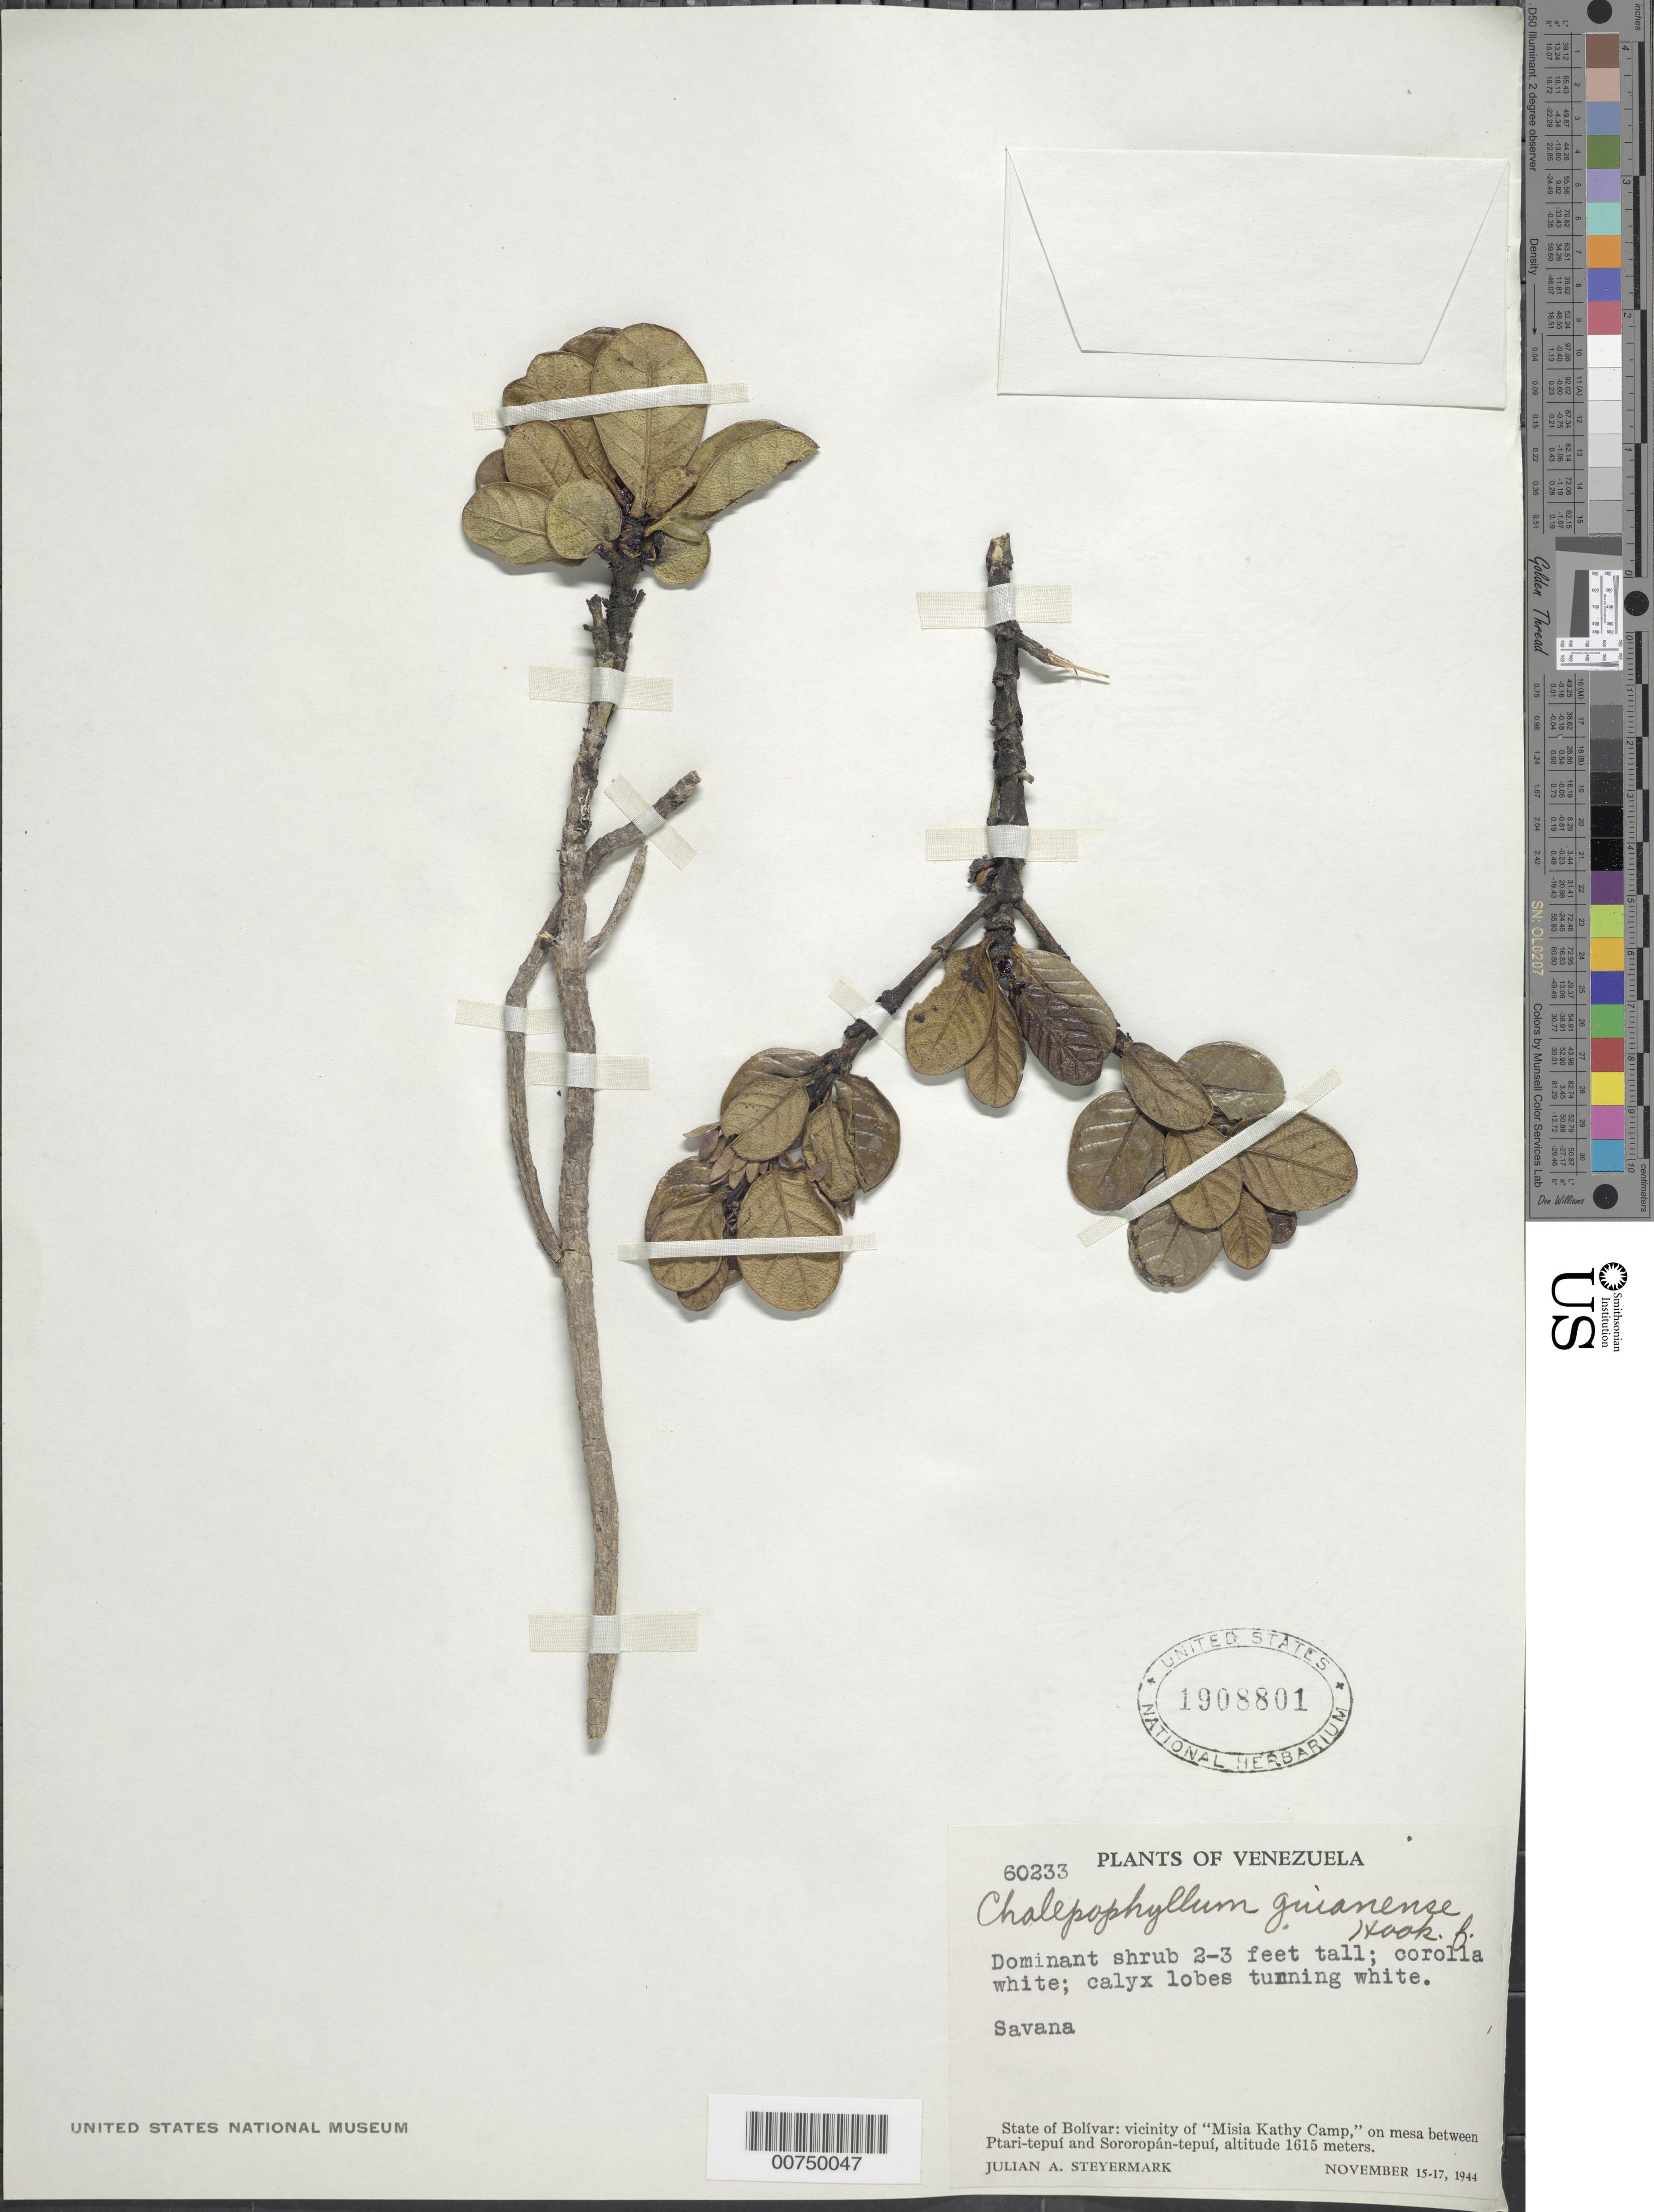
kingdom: Plantae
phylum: Tracheophyta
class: Magnoliopsida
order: Gentianales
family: Rubiaceae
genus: Chalepophyllum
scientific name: Chalepophyllum guianense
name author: Hook. f.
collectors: J. Steyermark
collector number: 60233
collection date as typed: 15-Nov-44 to 17-Nov-44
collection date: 1944-11-15/1944-11-17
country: Venezuela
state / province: Bolívar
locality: Ptari-tepuí to Sororopán-tepuí, vic. of Misia Kathy Camp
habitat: Mesa, savanna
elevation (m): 1615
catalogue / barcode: US 1908801